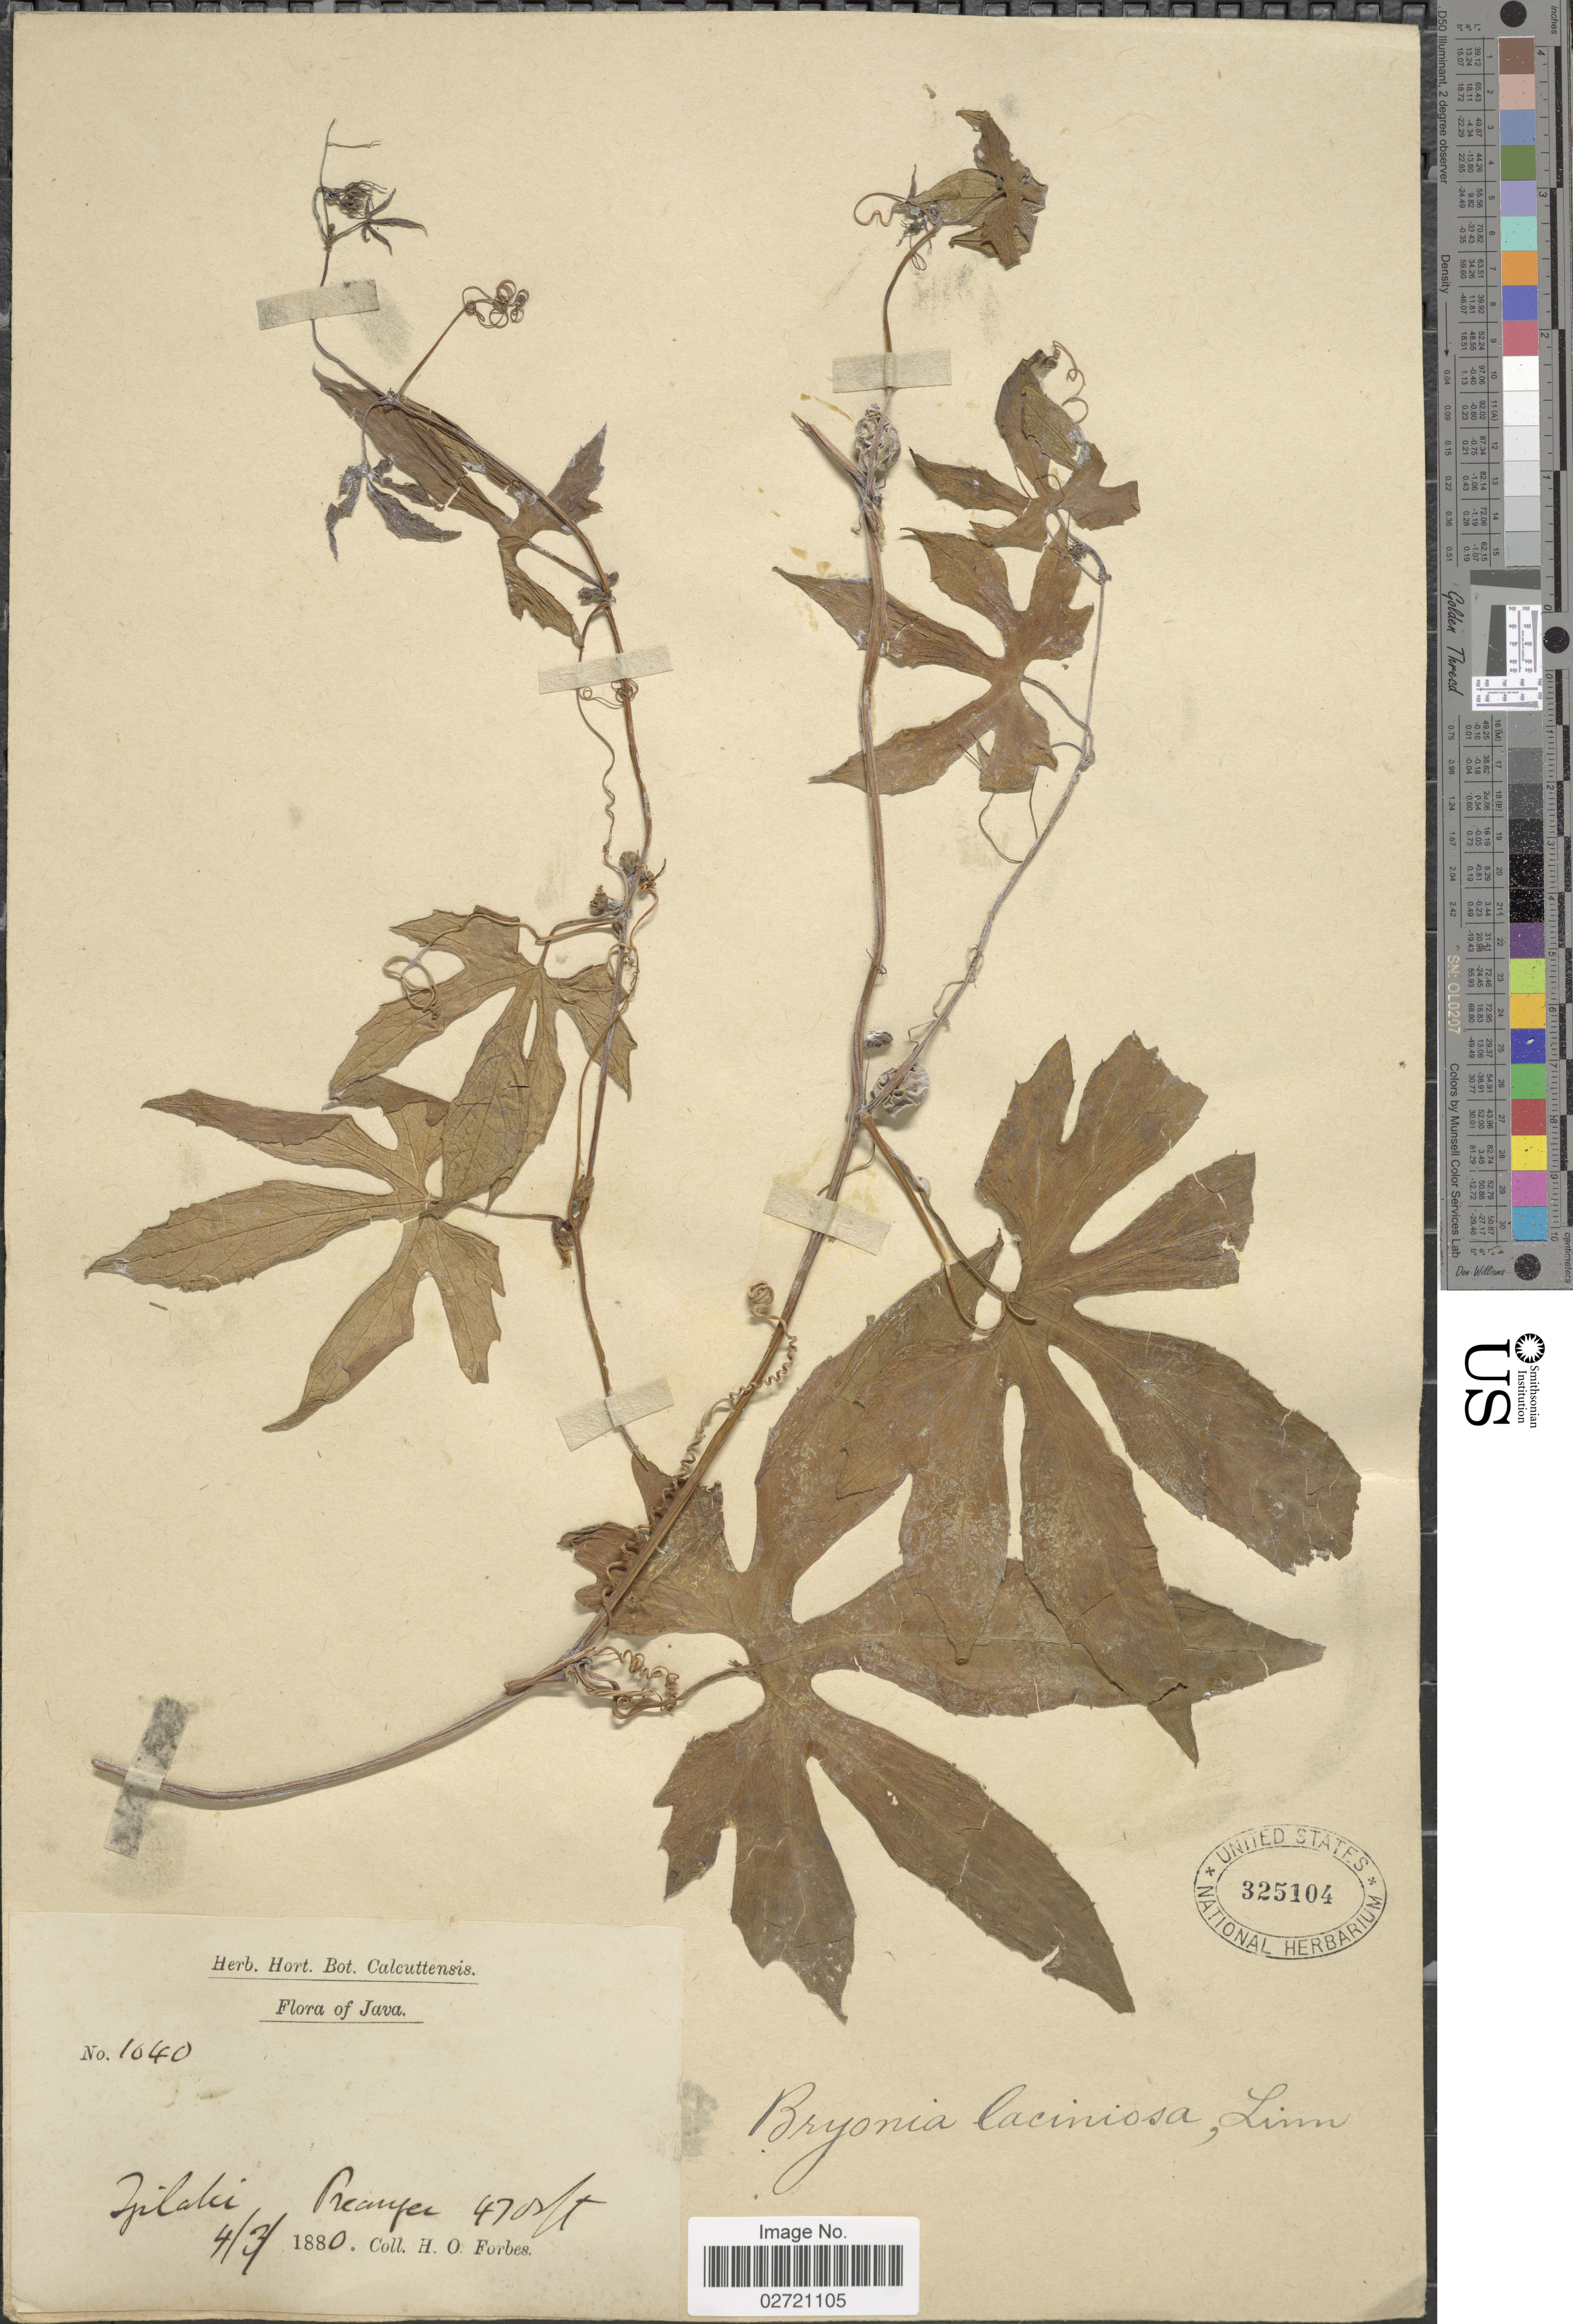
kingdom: Plantae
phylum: Tracheophyta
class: Magnoliopsida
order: Cucurbitales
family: Cucurbitaceae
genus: Diplocyclos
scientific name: Diplocyclos palmatus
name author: (L.) C. Jeffrey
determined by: Strong, Mark T., (BOT), Smithsonian Institution - National Museum of Natural History (UNITED STATES)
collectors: H. O. Forbes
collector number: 1040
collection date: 1880-03-04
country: Indonesia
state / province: Java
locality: Iplaki Preanger [interpreted]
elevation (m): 1433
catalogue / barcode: US 325104